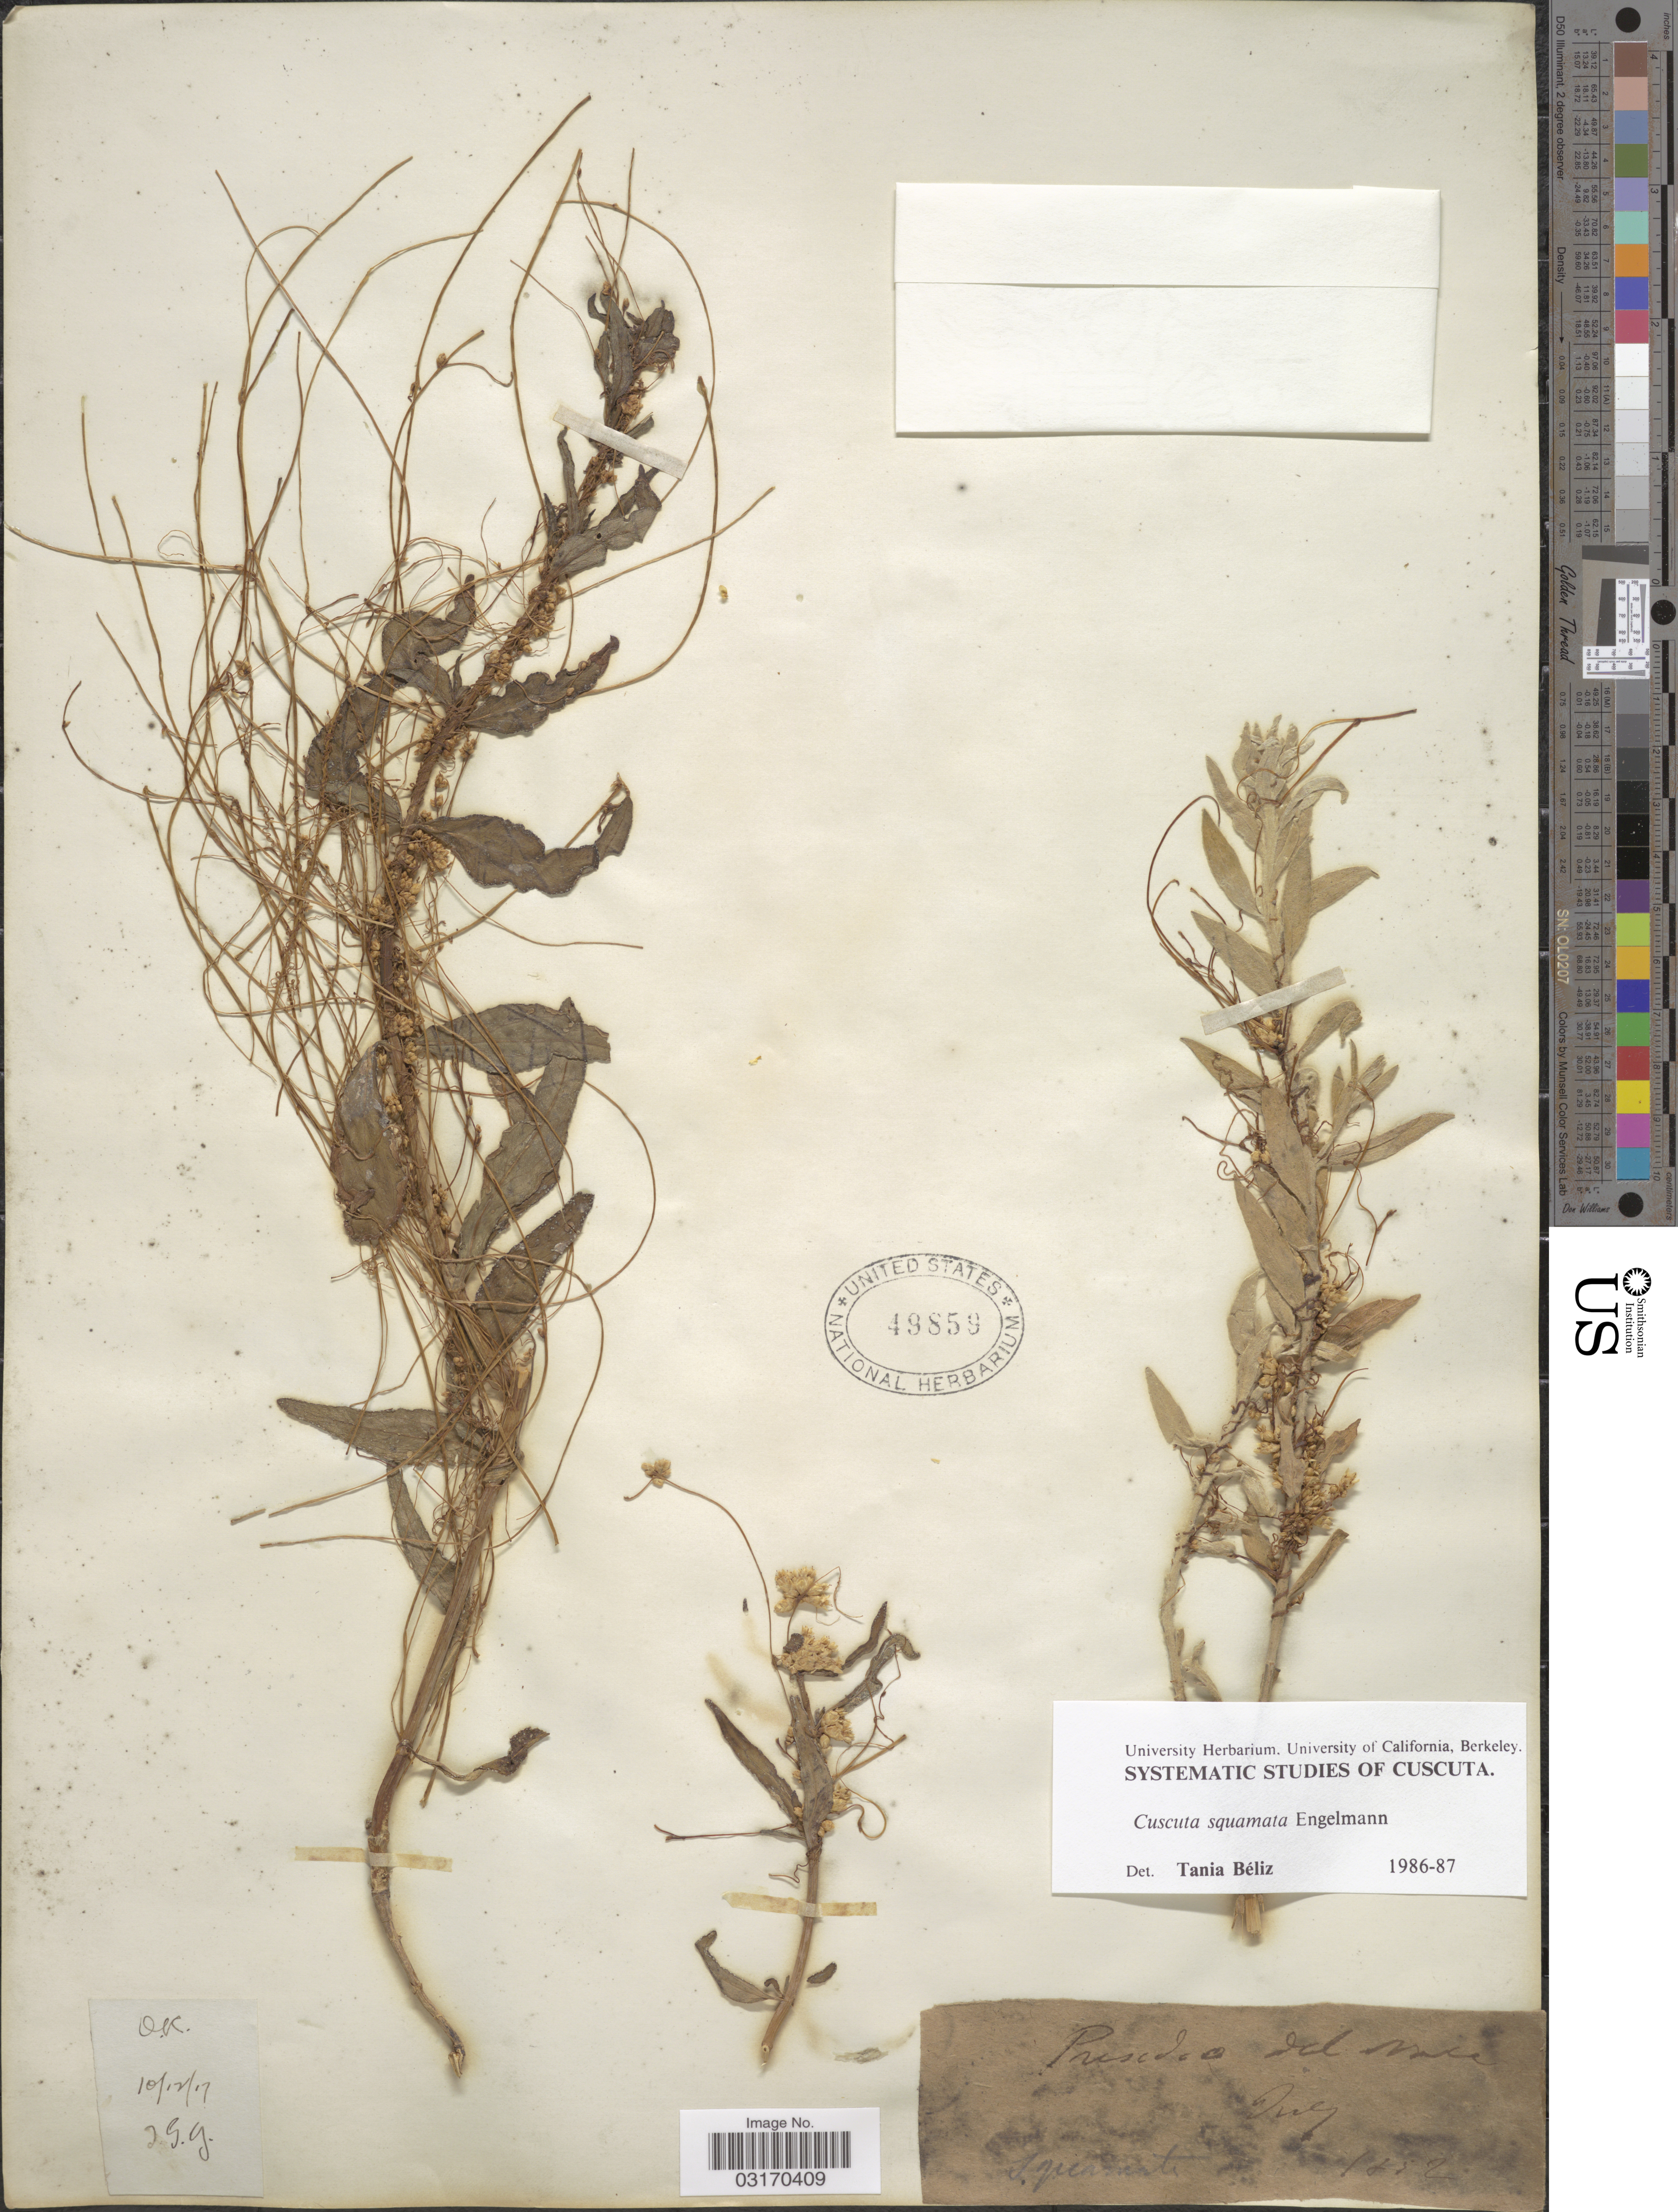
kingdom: Plantae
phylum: Tracheophyta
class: Magnoliopsida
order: Solanales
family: Convolvulaceae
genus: Cuscuta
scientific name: Cuscuta squamata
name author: Engelm.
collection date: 1852-07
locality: Presido del [illegible text].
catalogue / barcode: US 49859